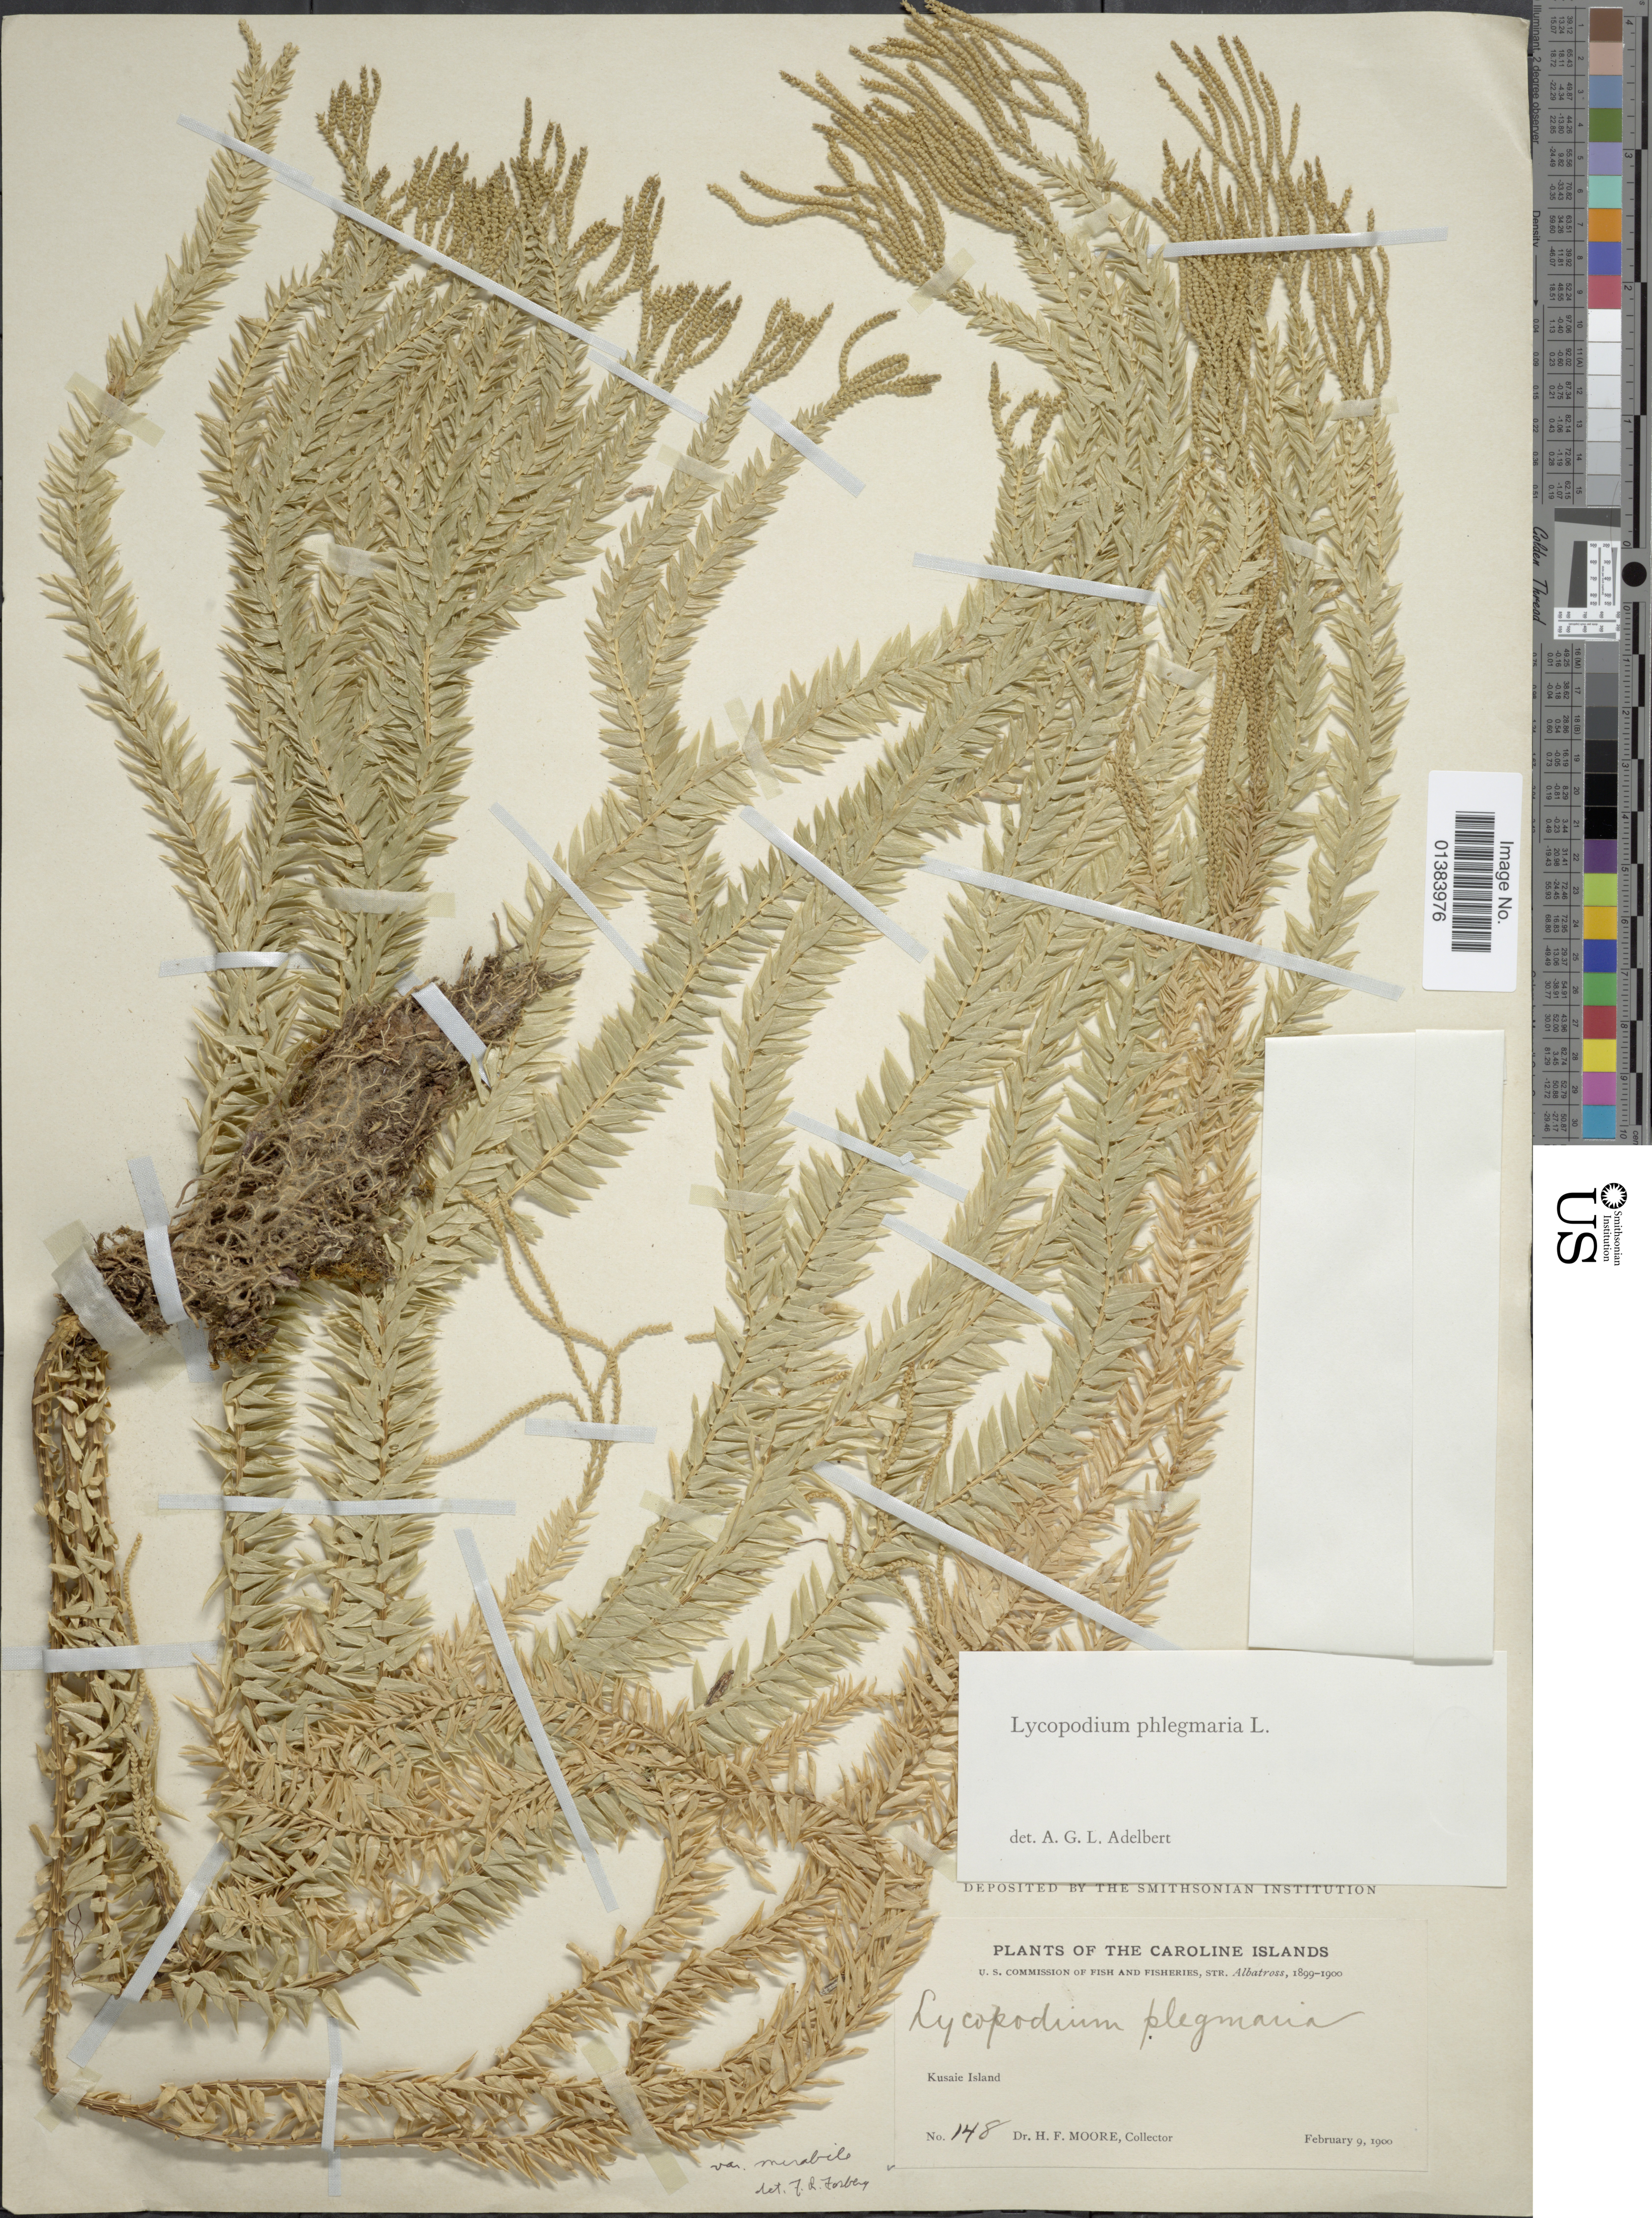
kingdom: Plantae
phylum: Tracheophyta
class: Lycopodiopsida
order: Lycopodiales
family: Lycopodiaceae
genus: Phlegmariurus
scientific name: Phlegmariurus mirabilis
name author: (Willd.) A. R. Field & Testo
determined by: Field, A. R.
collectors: H. F. Moore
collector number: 148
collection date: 1899/1900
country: Micronesia, Federated States of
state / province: Kosrae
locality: Caroline Islands, Kusaie Island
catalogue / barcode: US 419881